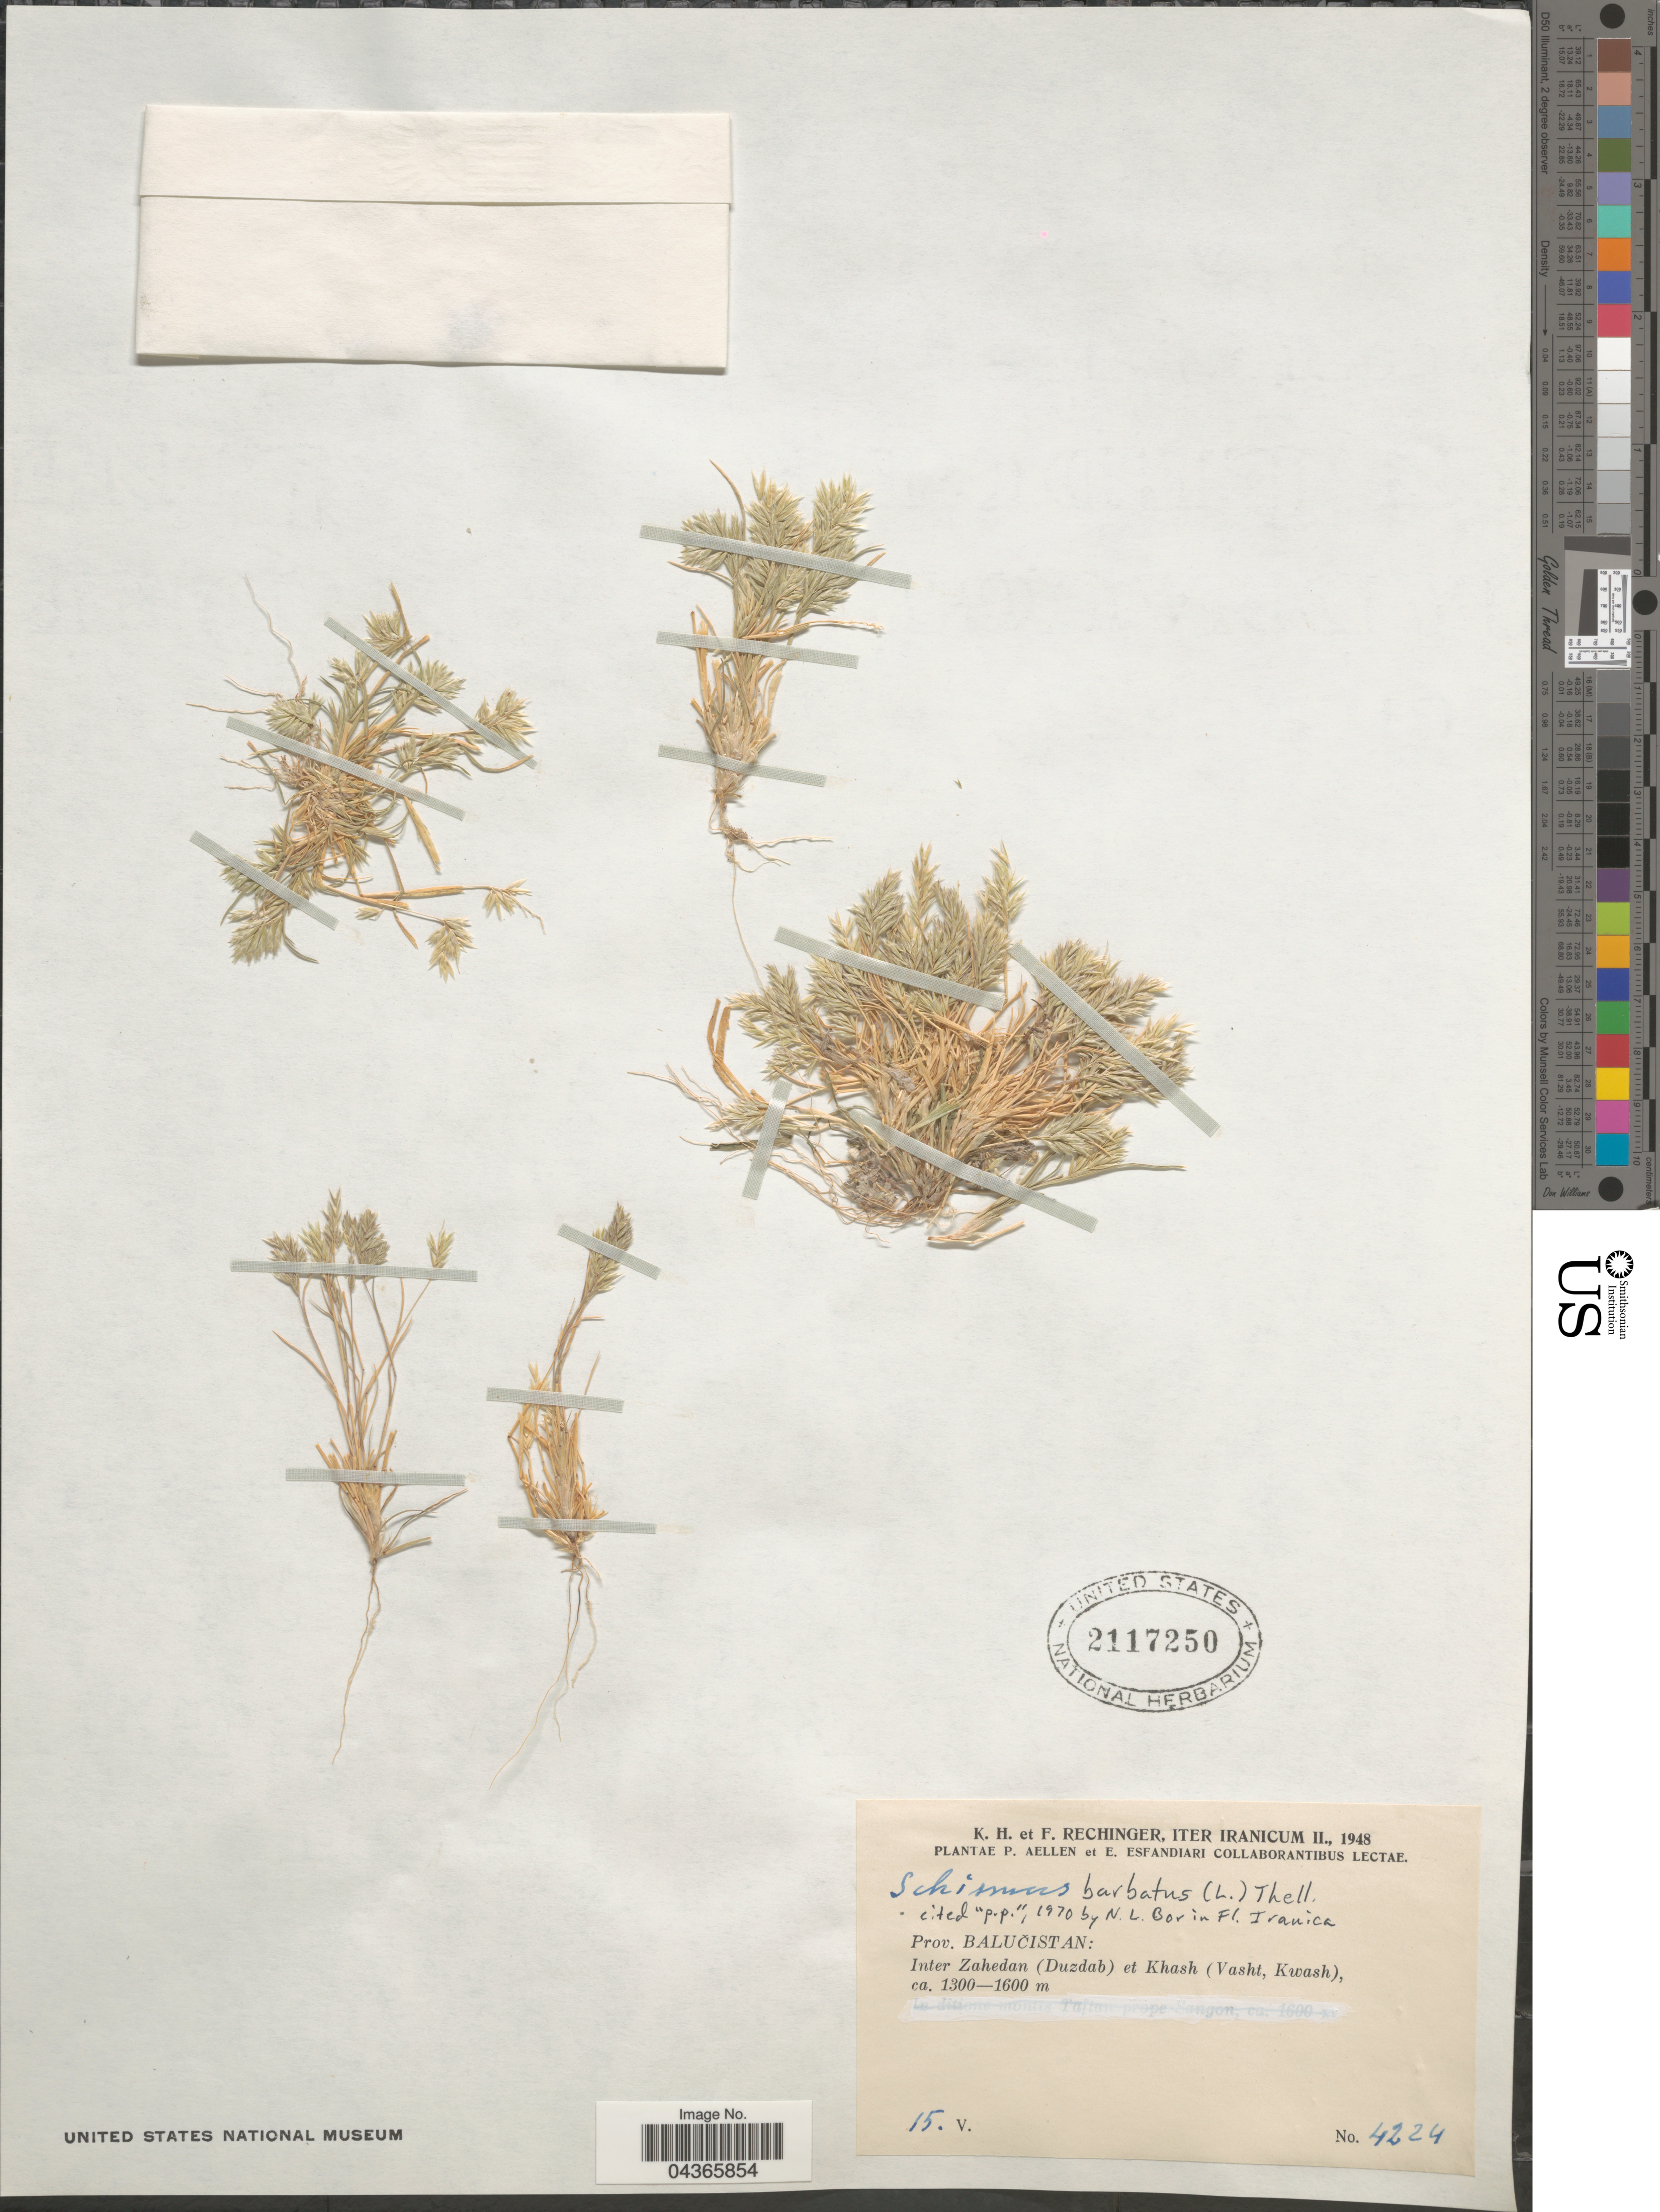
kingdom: Plantae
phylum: Tracheophyta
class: Liliopsida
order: Poales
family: Poaceae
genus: Schismus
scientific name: Schismus barbatus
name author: (L.) Thell.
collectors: K. H. Rechinger & F. Rechinger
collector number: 4224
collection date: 1948-05-15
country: Iran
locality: Iter Iranicum II., 1948. Prov. Balučistan: Inter Zahedan (Duzdab) et Khash (Vasht, Kwash).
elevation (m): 1300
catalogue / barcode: US 2117250